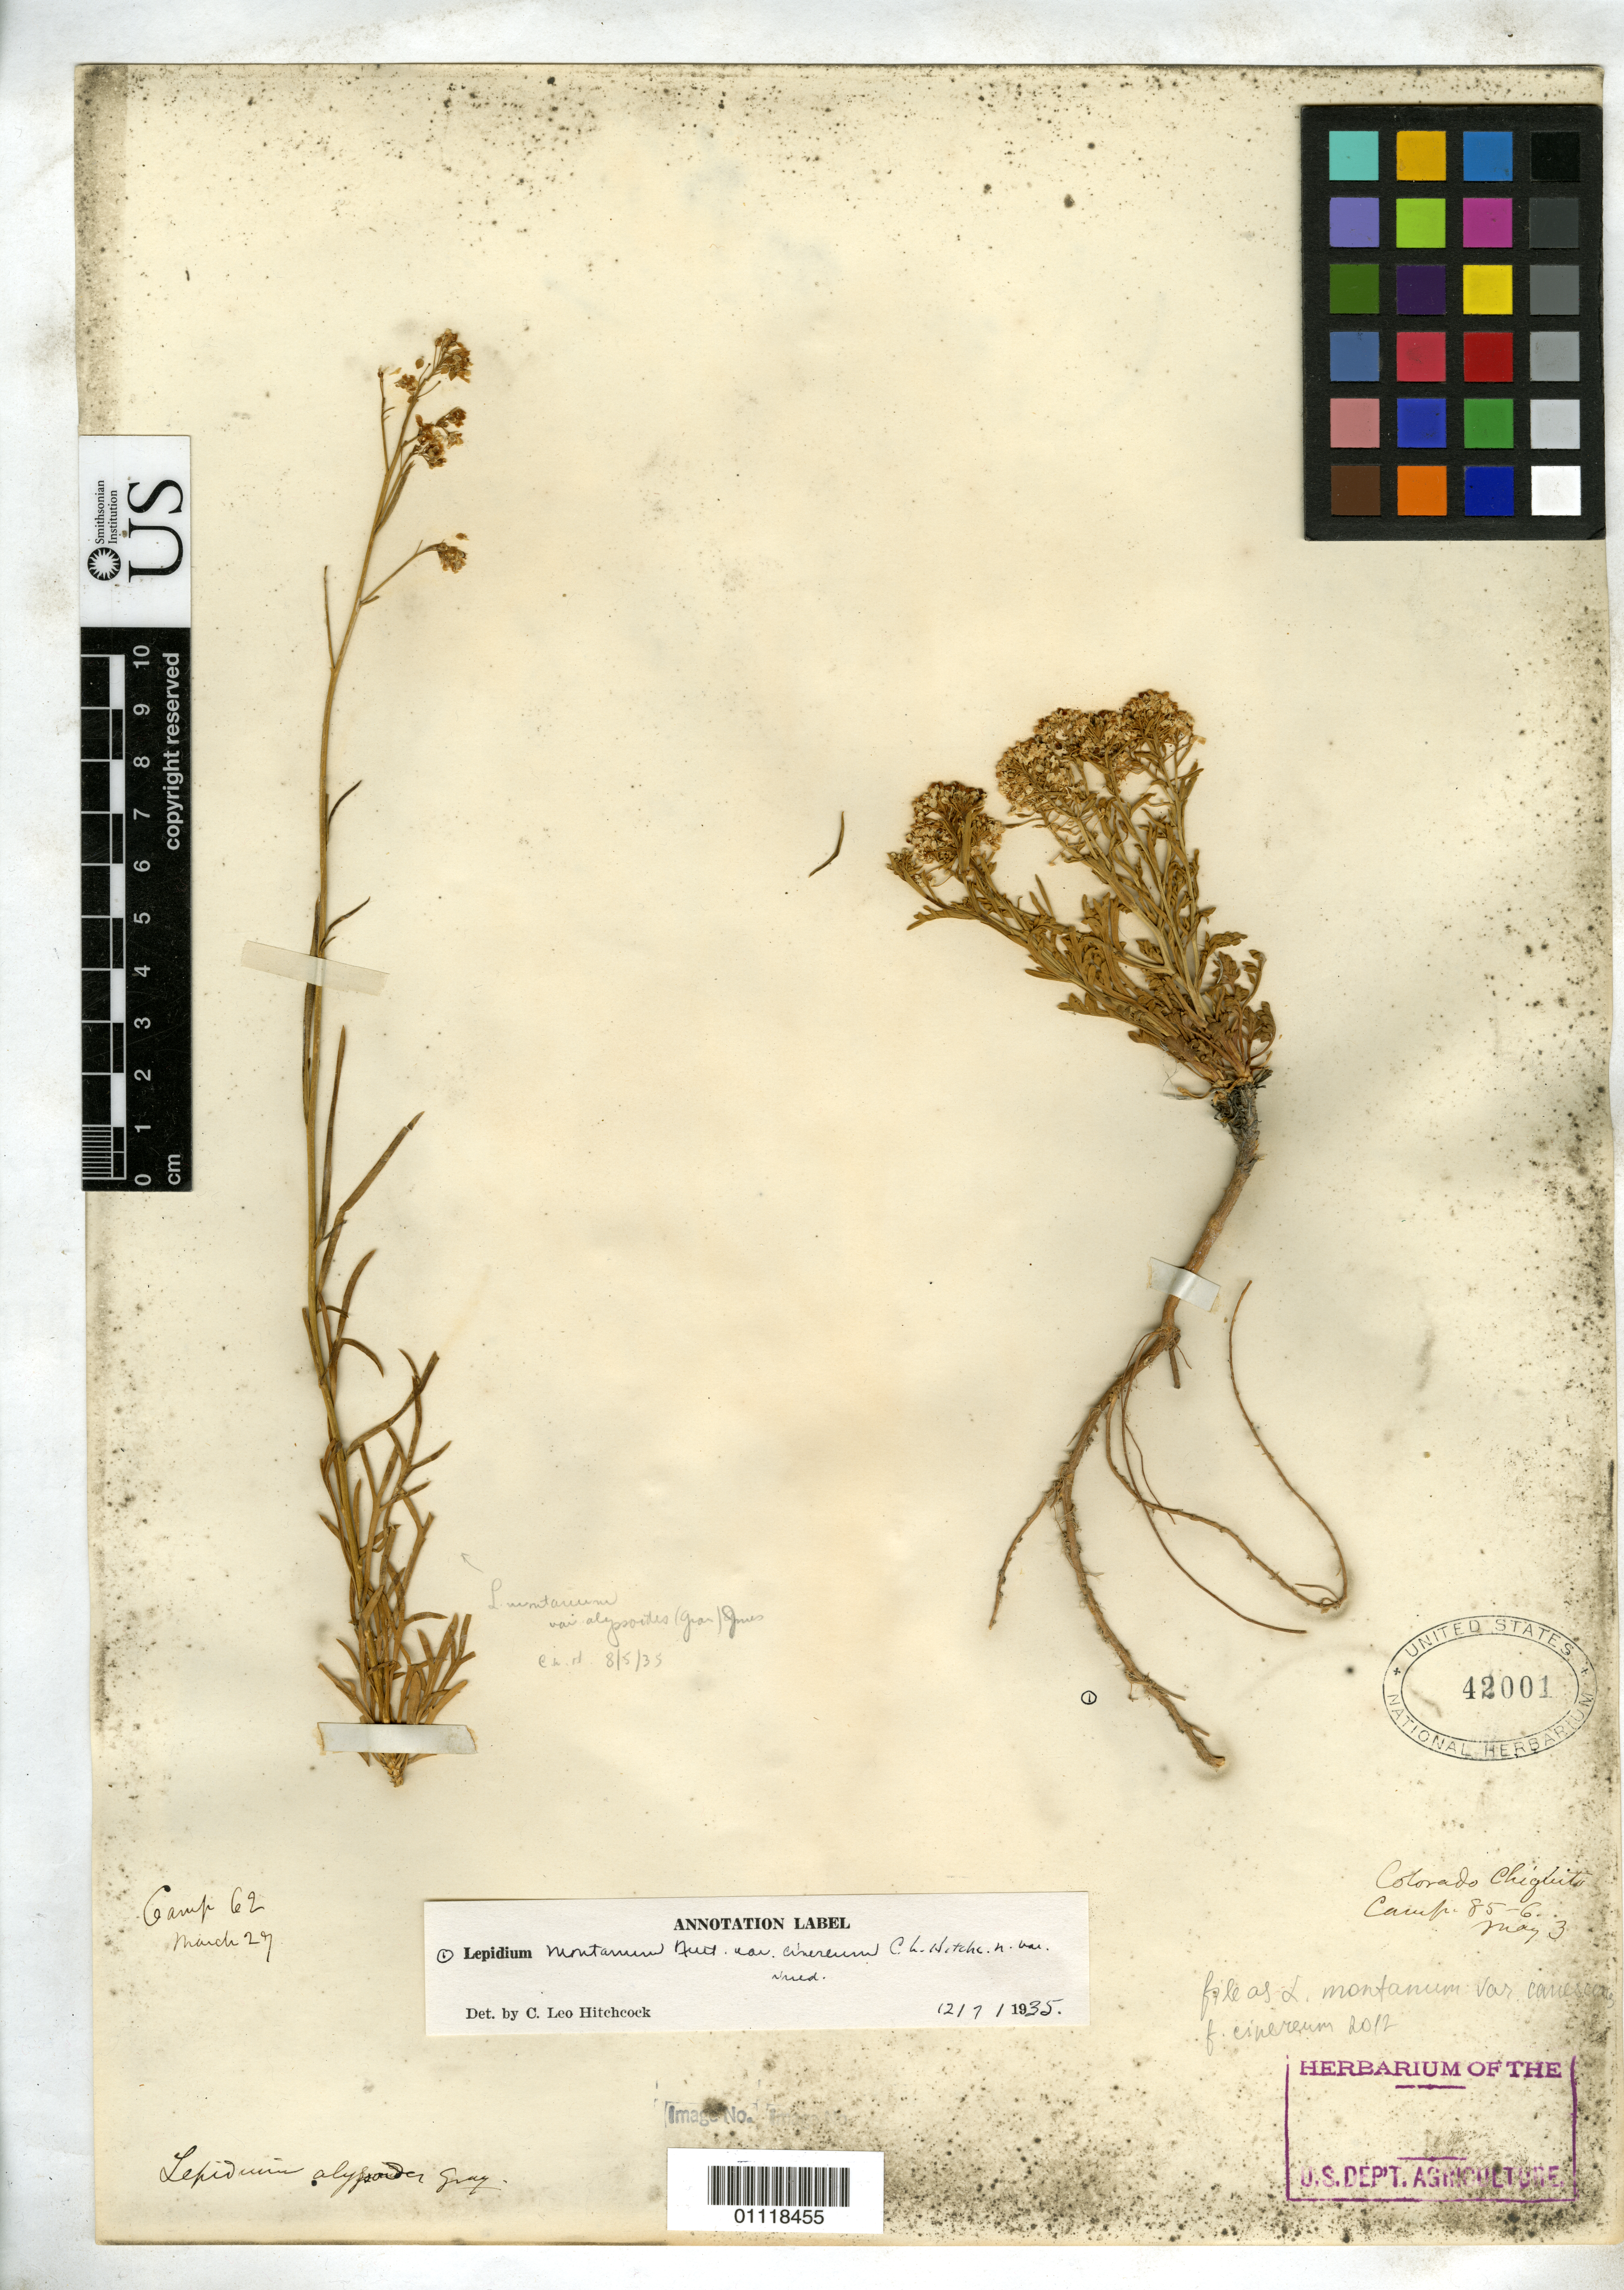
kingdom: Plantae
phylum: Tracheophyta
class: Magnoliopsida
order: Brassicales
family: Brassicaceae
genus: Lepidium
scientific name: Lepidium montanum f. cinereum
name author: C.L. Hitchc.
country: United States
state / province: Arizona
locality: Camp 85-6, Colorado Chiquito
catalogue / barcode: US 42001